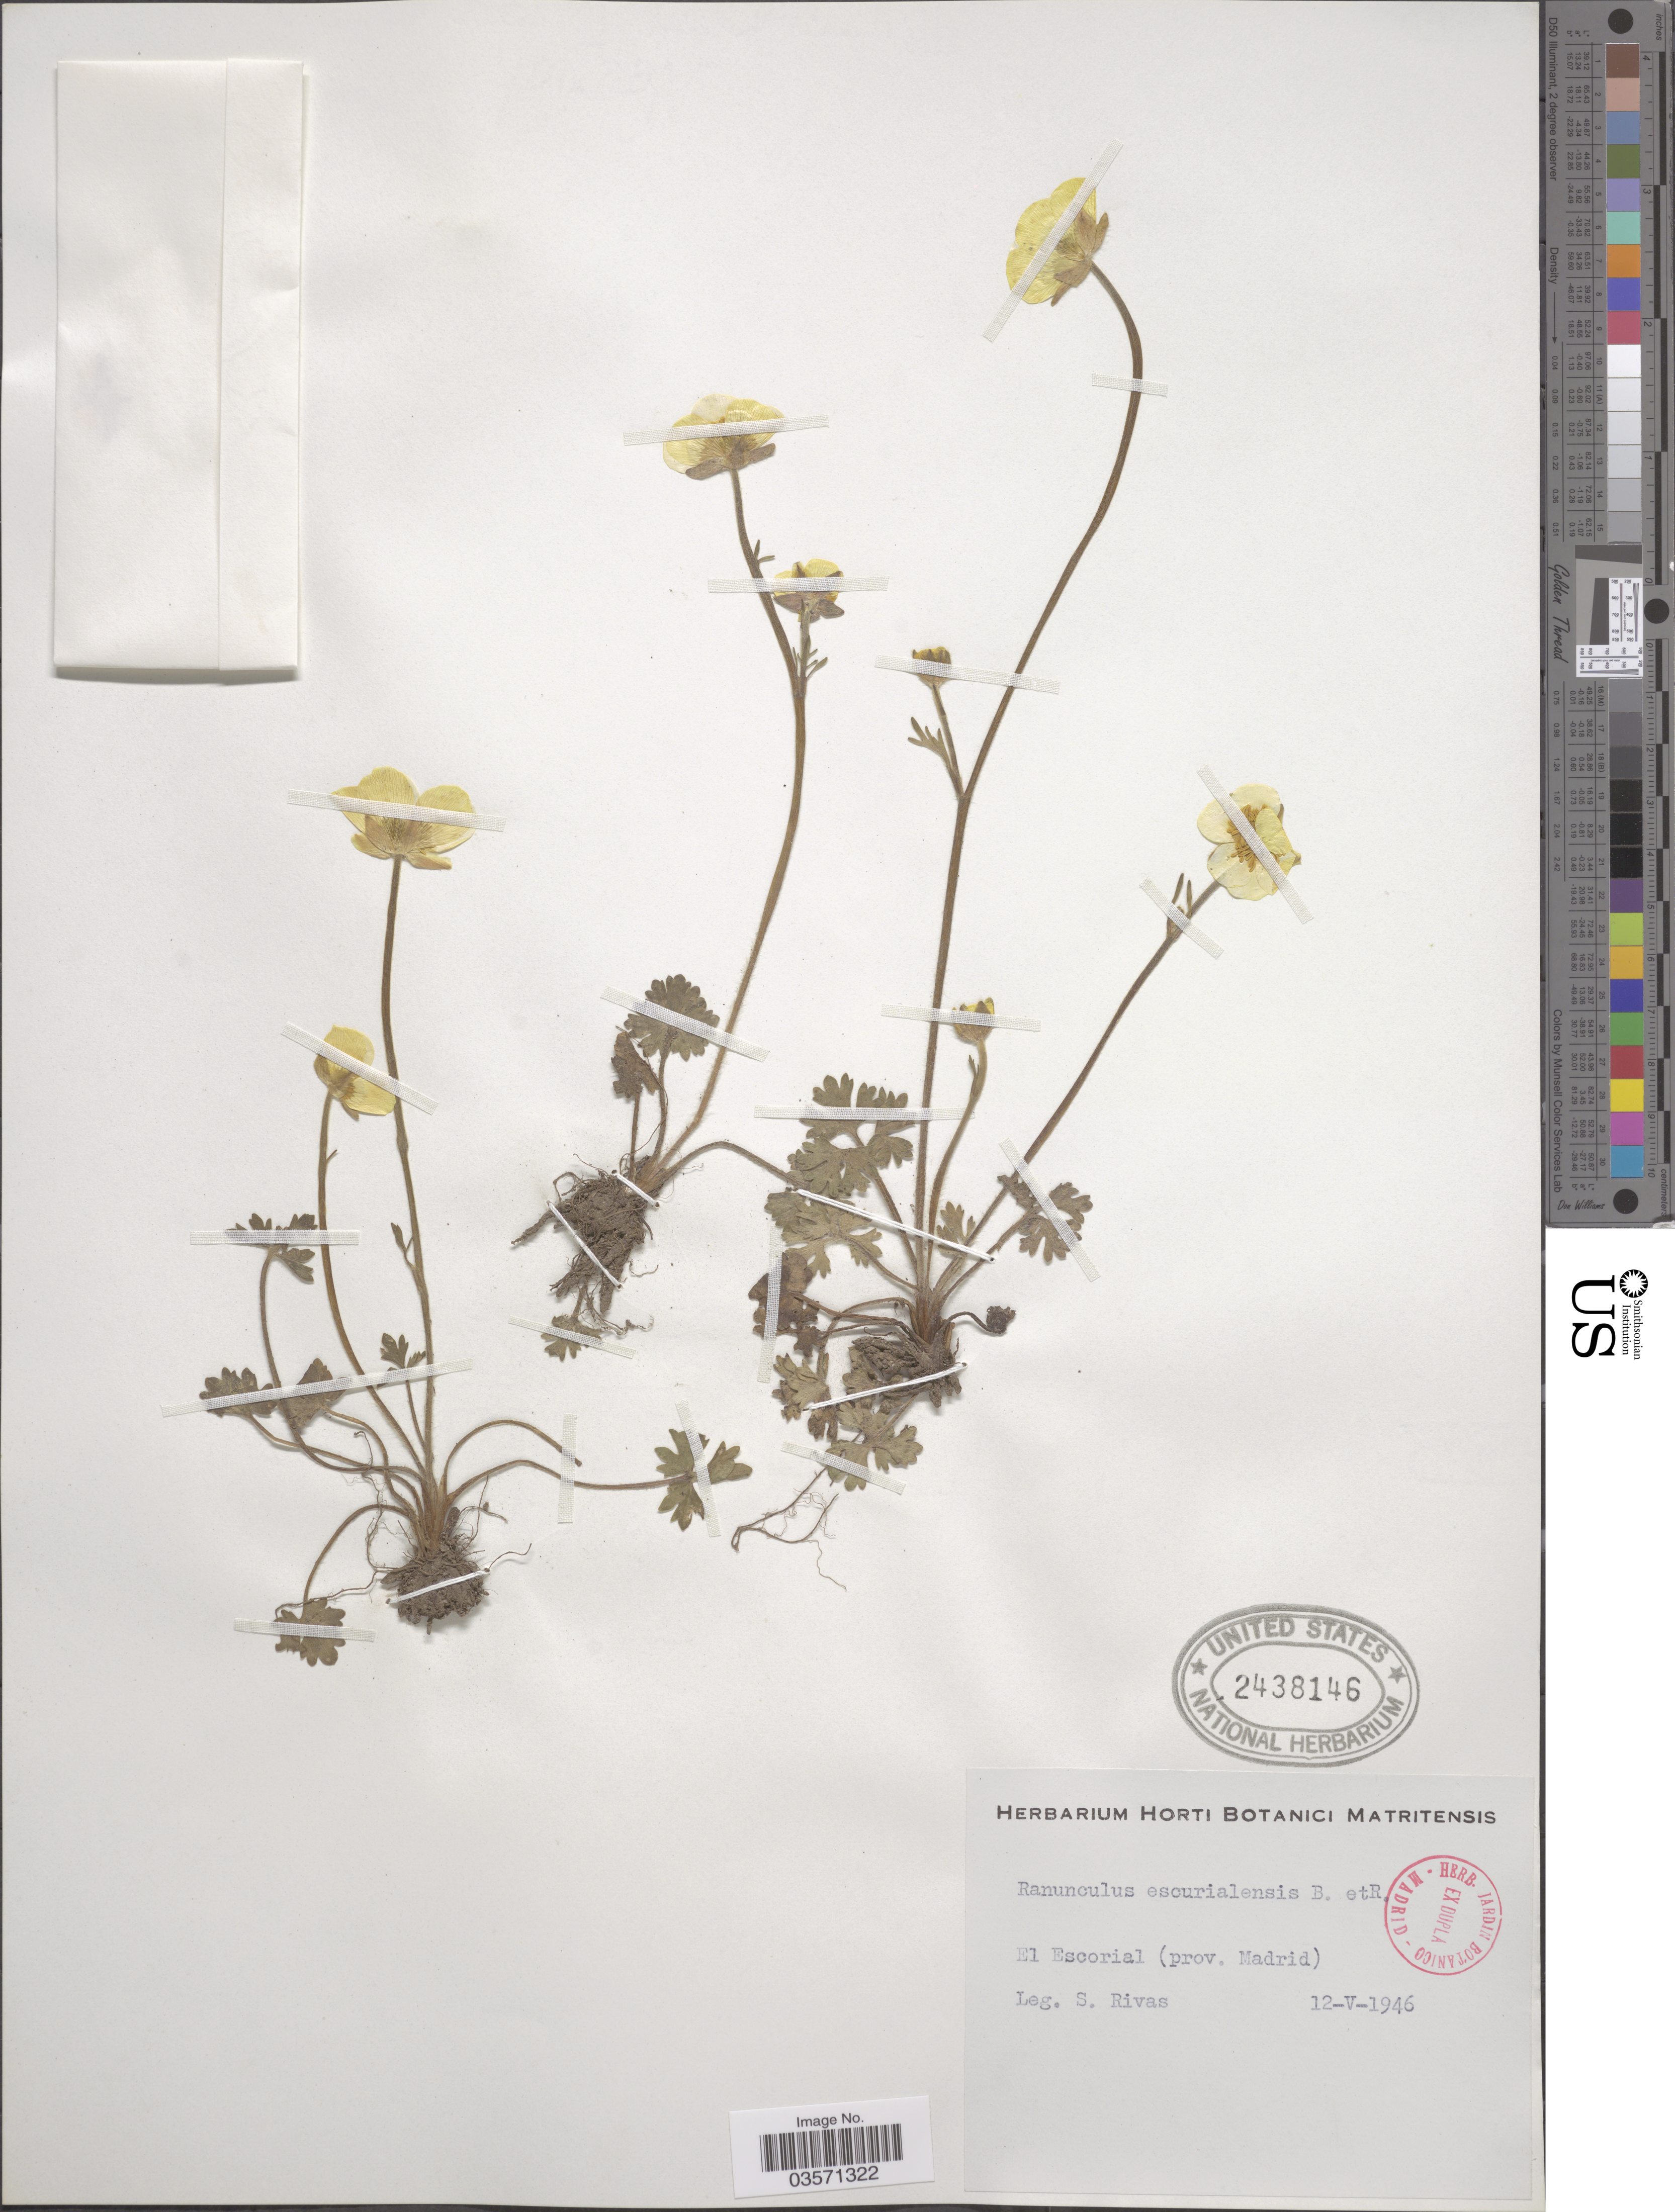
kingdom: Plantae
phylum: Tracheophyta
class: Magnoliopsida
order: Ranunculales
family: Ranunculaceae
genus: Ranunculus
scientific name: Ranunculus escurialensis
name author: Boiss. & Reut. ex Freyn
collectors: S. Rivas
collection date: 1946-05-12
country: Spain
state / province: Madrid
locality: El Escorial.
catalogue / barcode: US 2438146